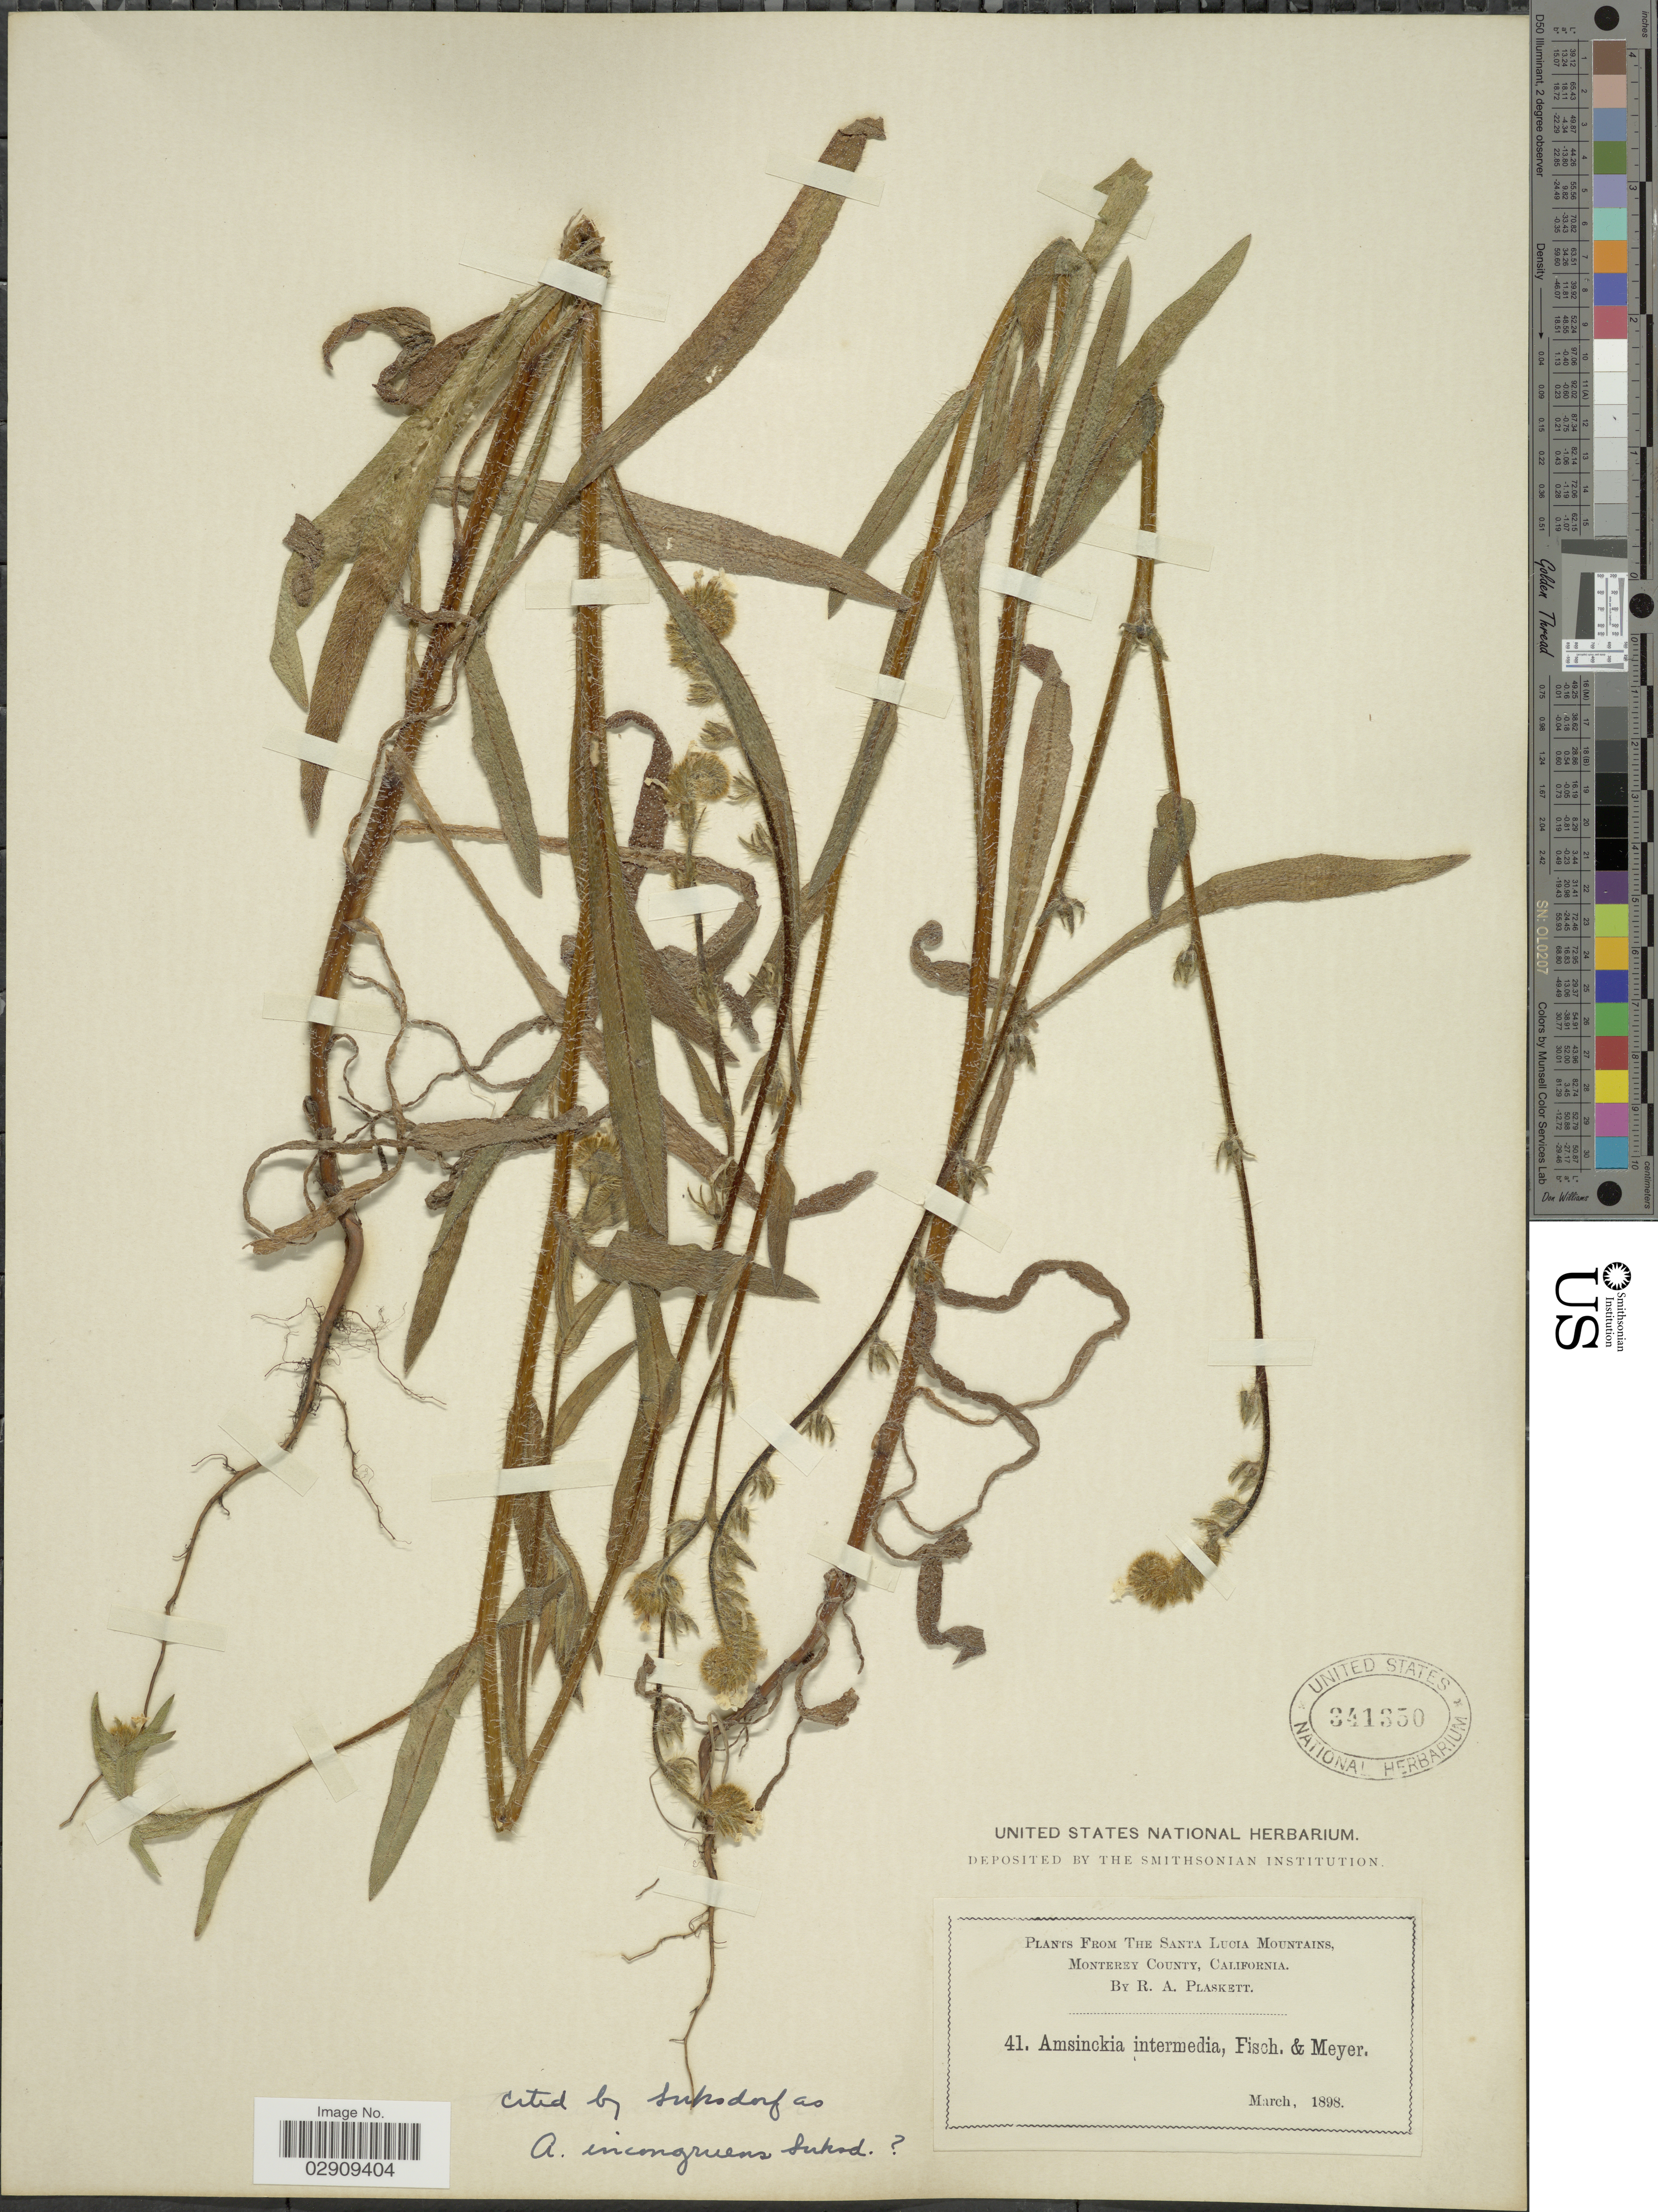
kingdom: Plantae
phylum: Tracheophyta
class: Magnoliopsida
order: Boraginales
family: Boraginaceae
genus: Amsinckia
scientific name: Amsinckia menziesii var. intermedia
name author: (Fisch. & C.A. Mey.) Ganders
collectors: R. Plaskett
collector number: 41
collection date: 1898-03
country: United States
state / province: California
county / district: Monterey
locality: Santa Lucia Mountains, Monterey County.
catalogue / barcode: US 341350